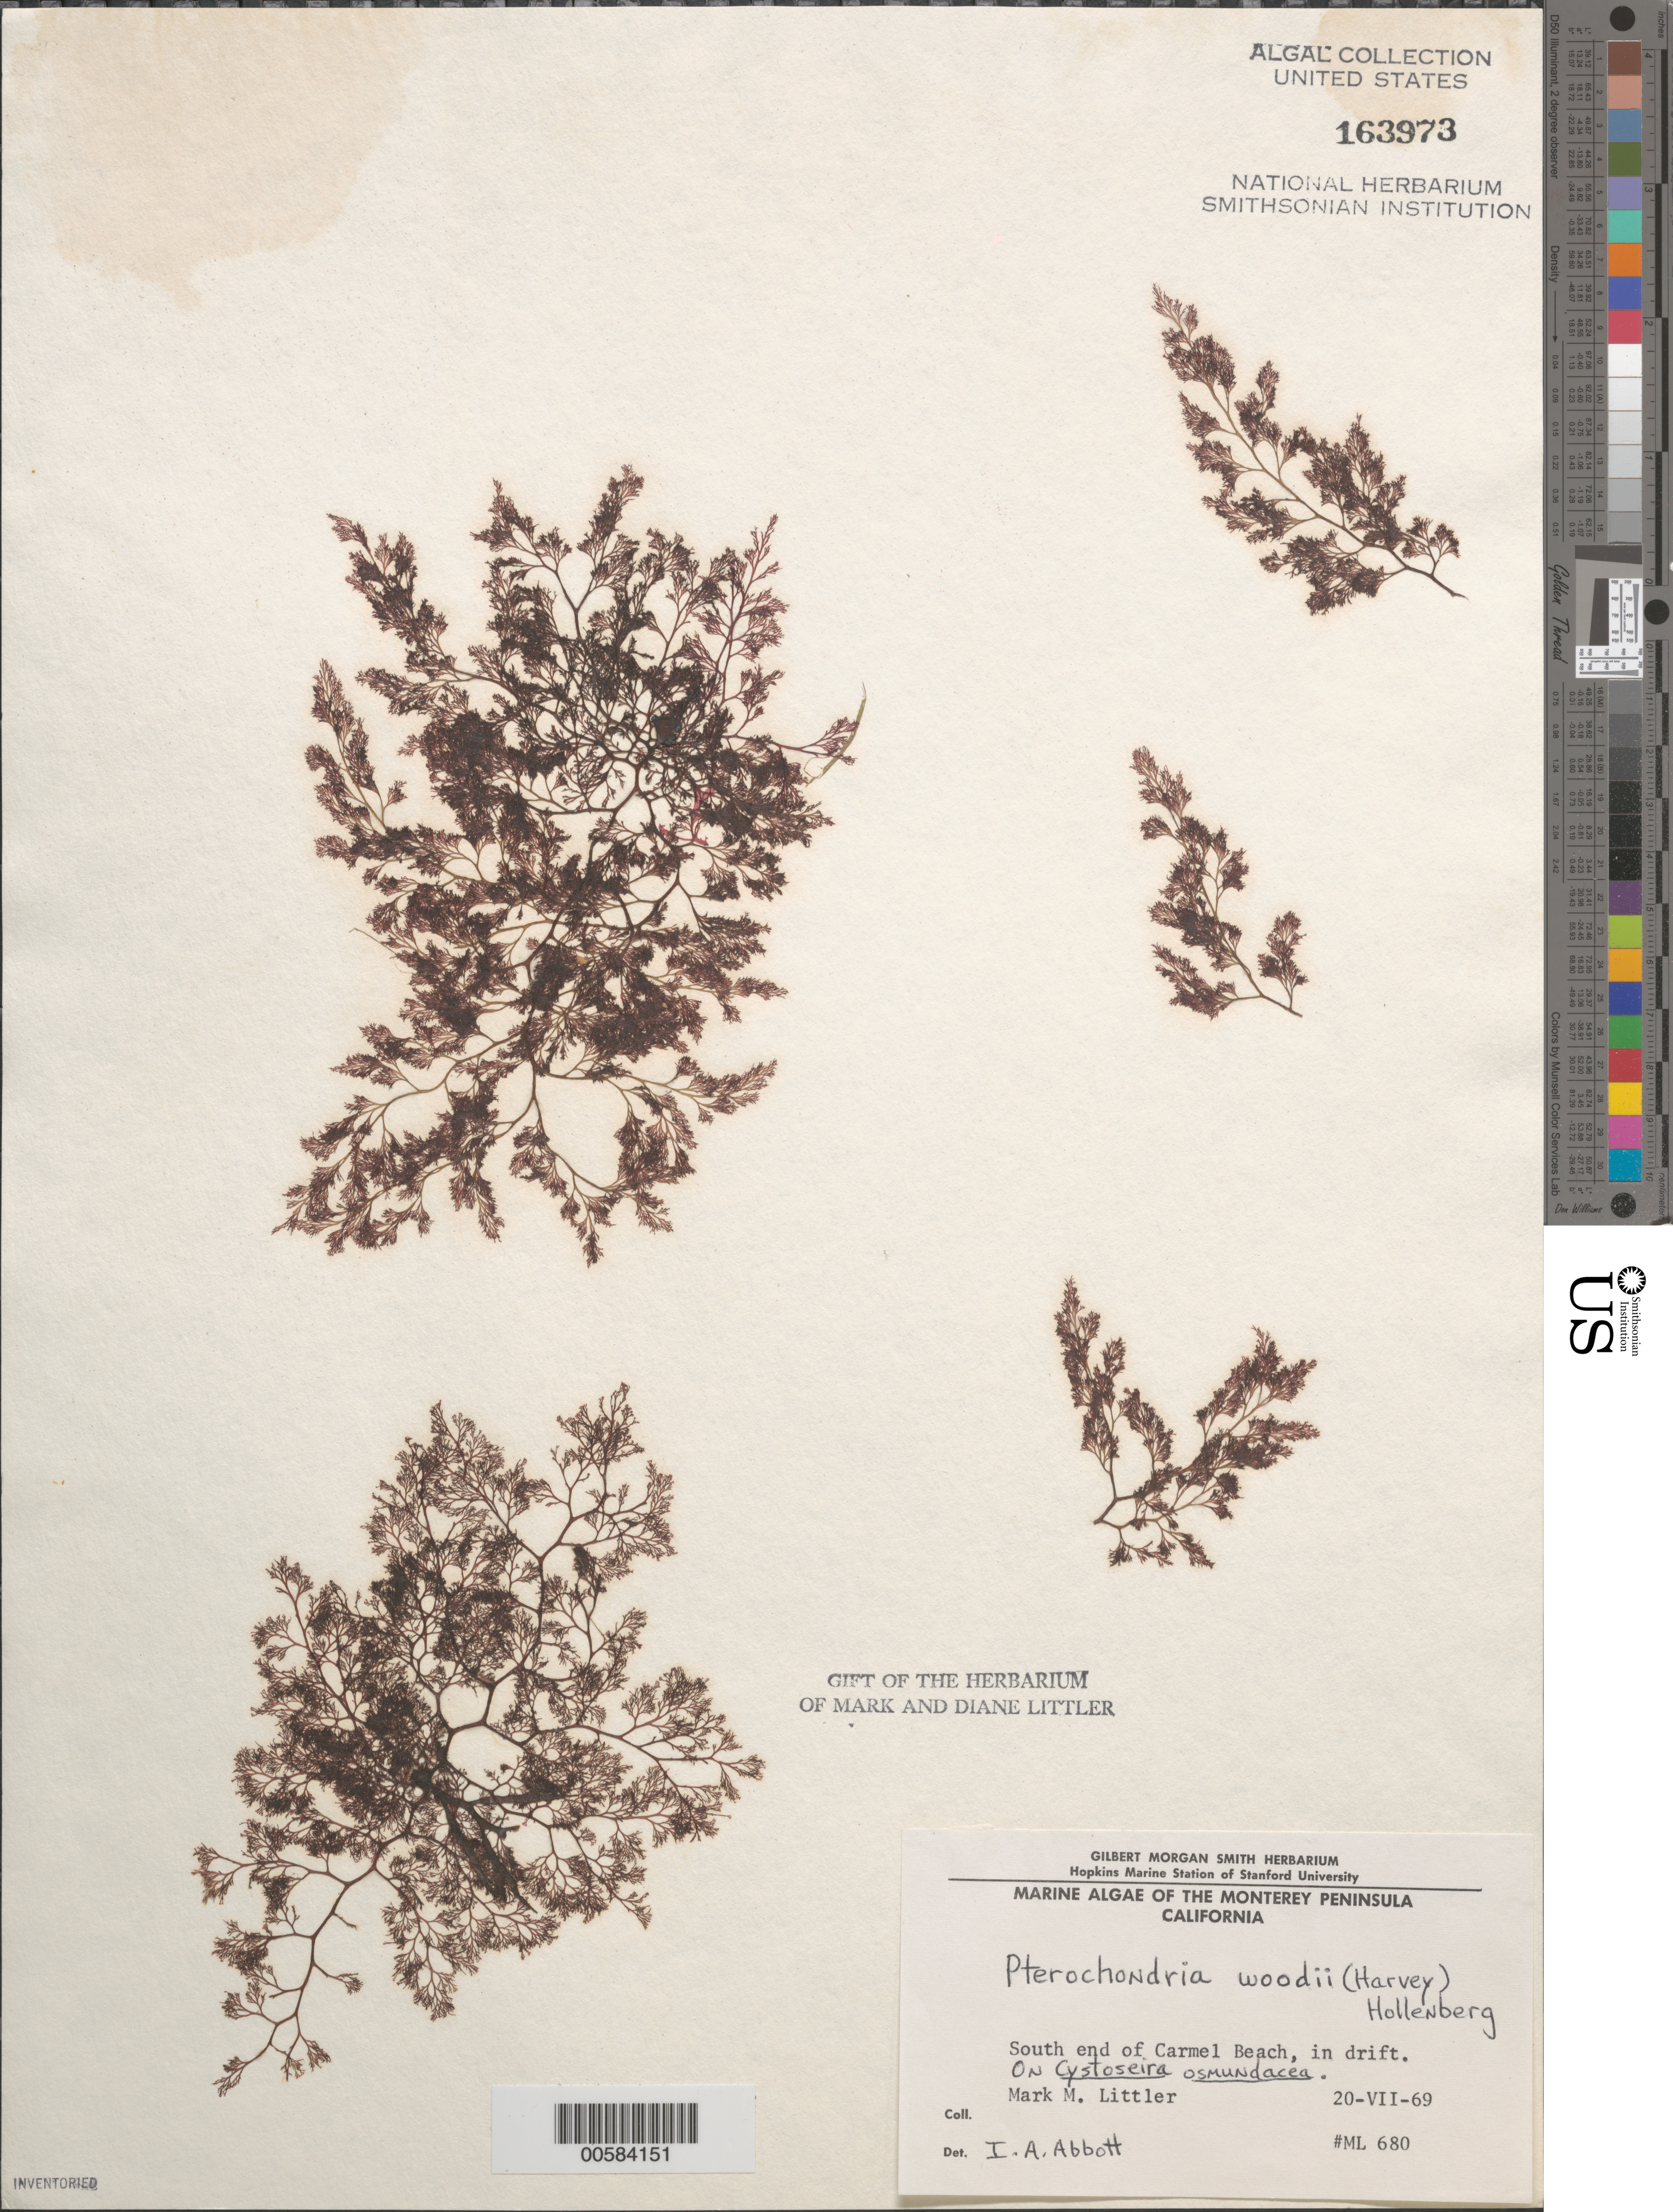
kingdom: Plantae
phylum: Rhodophyta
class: Florideophyceae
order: Ceramiales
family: Rhodomelaceae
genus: Pterochondria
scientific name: Pterochondria woodii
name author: (Harv.) Hollenb.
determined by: Abbott, Isabella A.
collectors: M. M. Littler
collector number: ML 680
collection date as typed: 20 Jul 1969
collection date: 1969-07-20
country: United States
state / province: California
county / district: Monterey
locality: Carmel Beach, south end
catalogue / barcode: US 163973